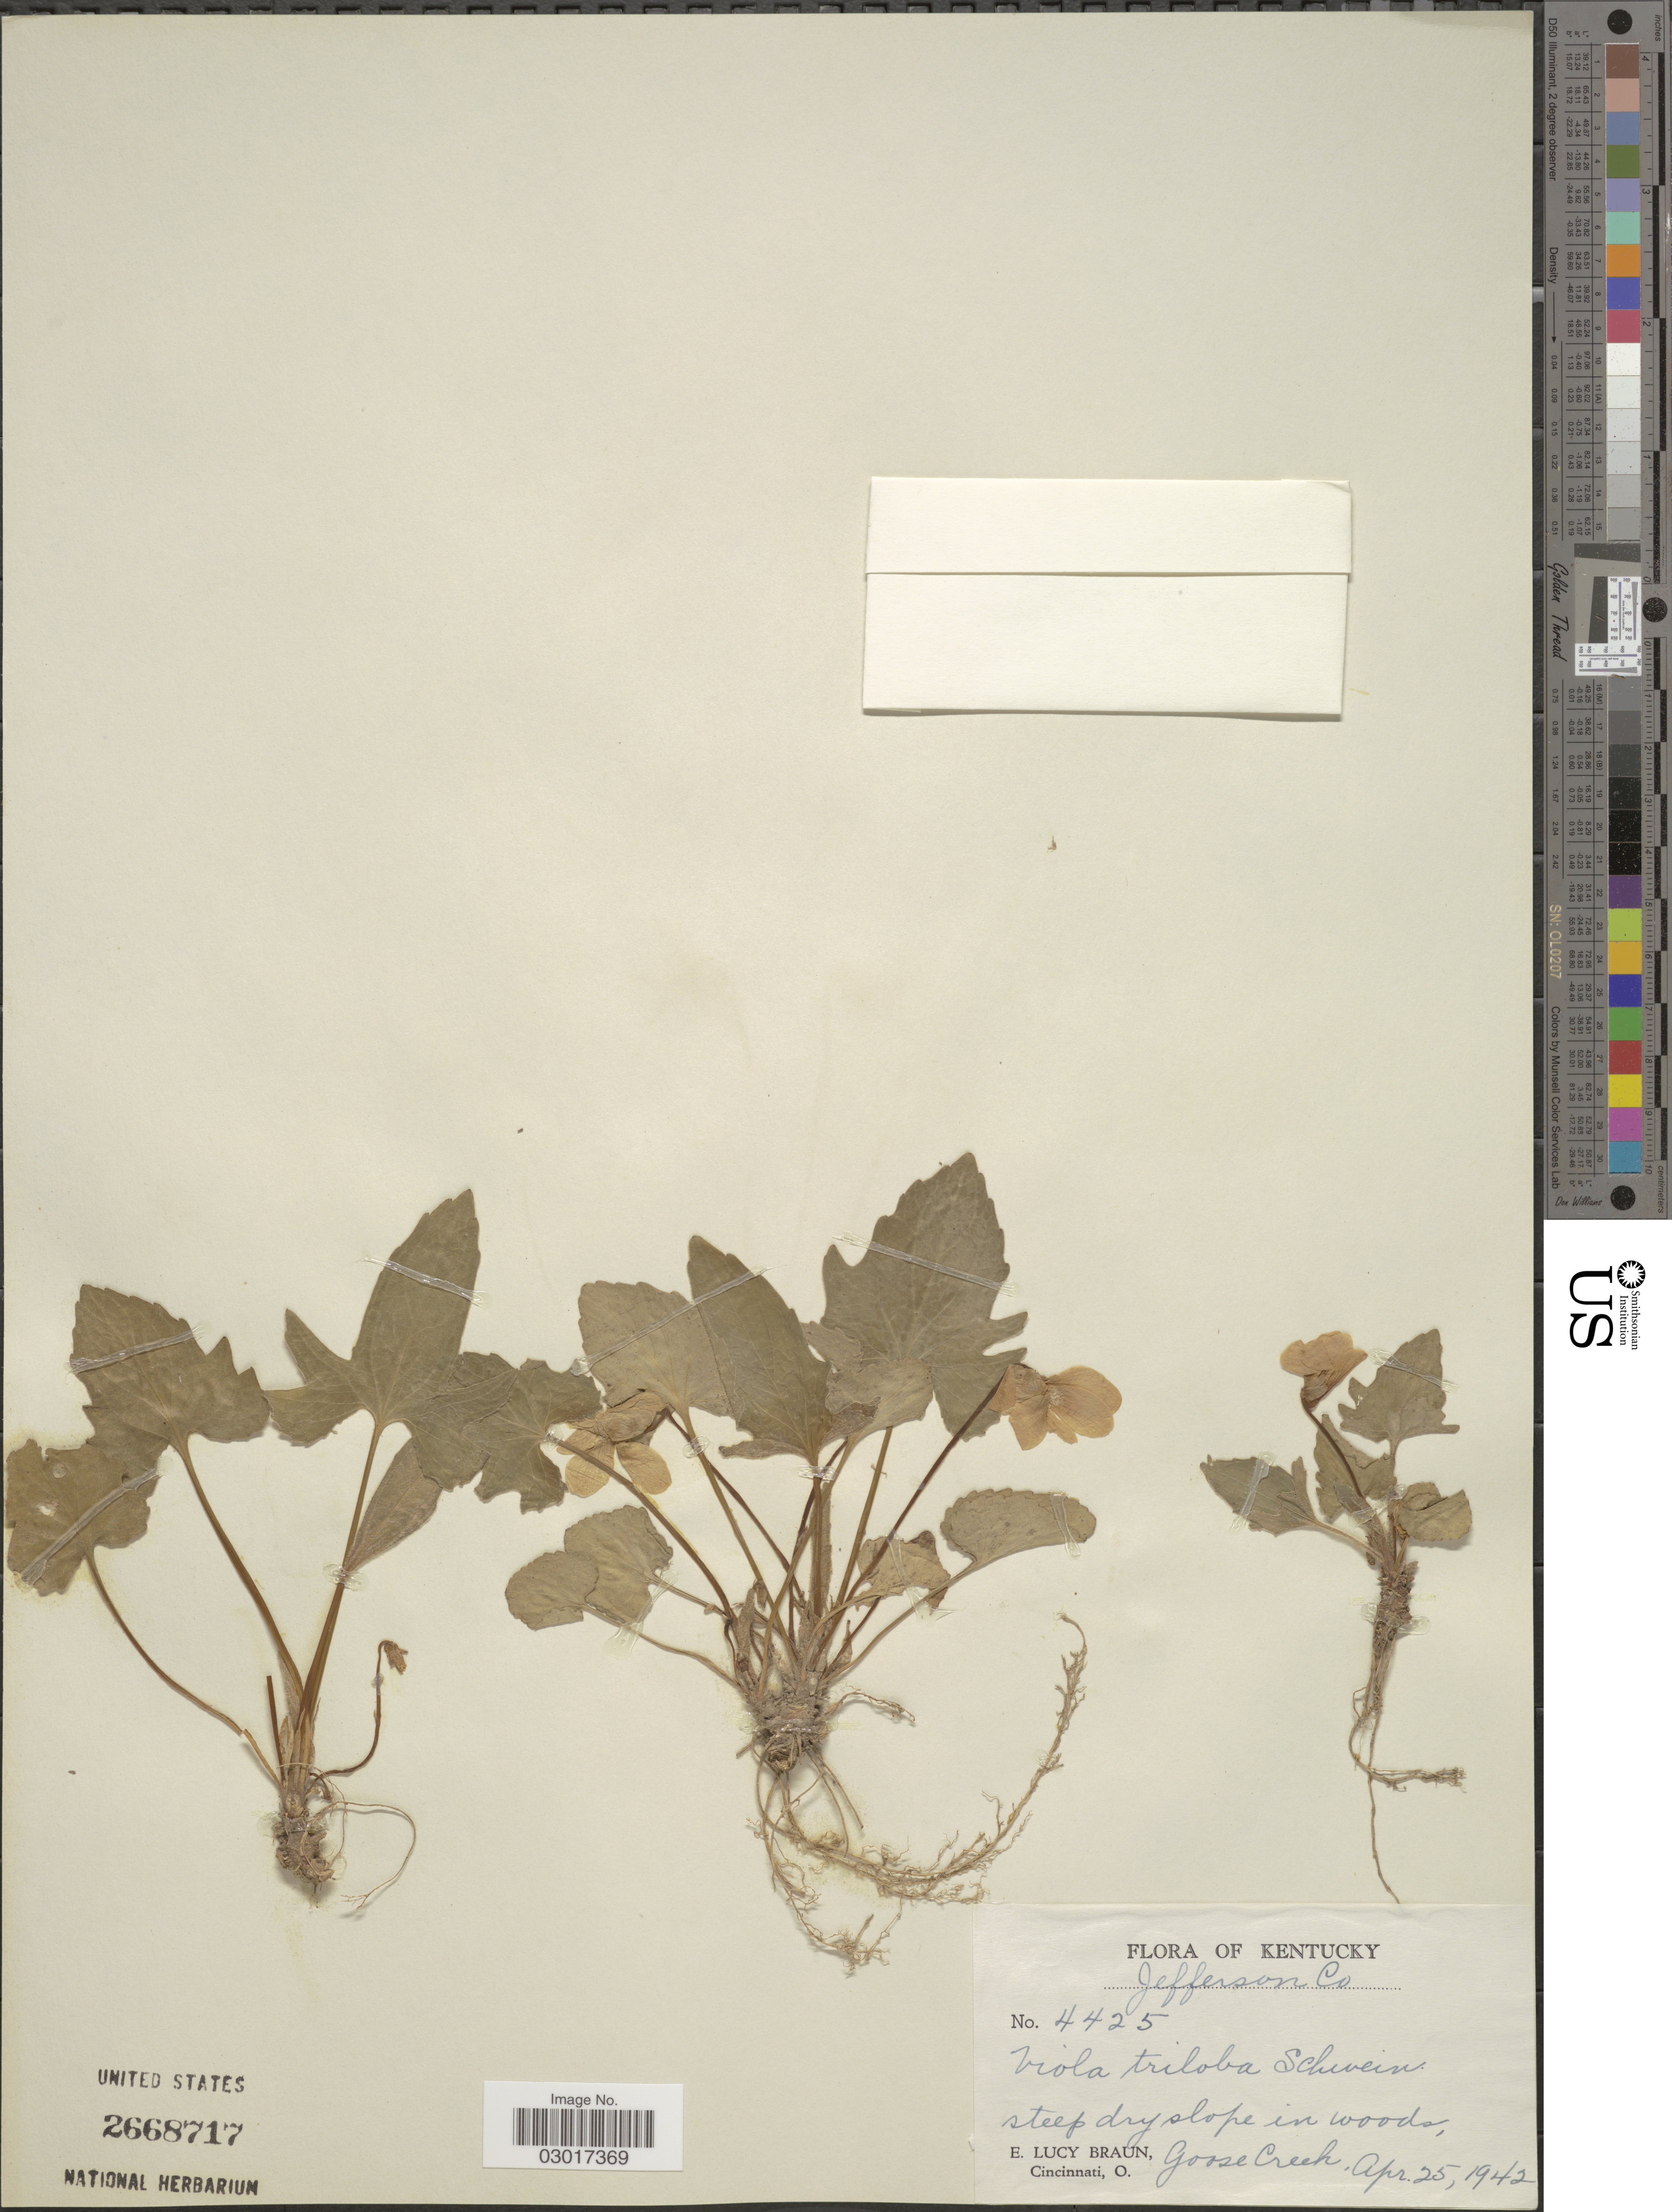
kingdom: Plantae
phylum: Tracheophyta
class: Magnoliopsida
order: Malpighiales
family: Violaceae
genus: Viola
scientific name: Viola triloba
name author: Schwein.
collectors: E. L. Braun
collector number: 4425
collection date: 1942-04-25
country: United States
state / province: Kentucky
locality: Jefferson Co., Goose Creek.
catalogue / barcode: US 2668717